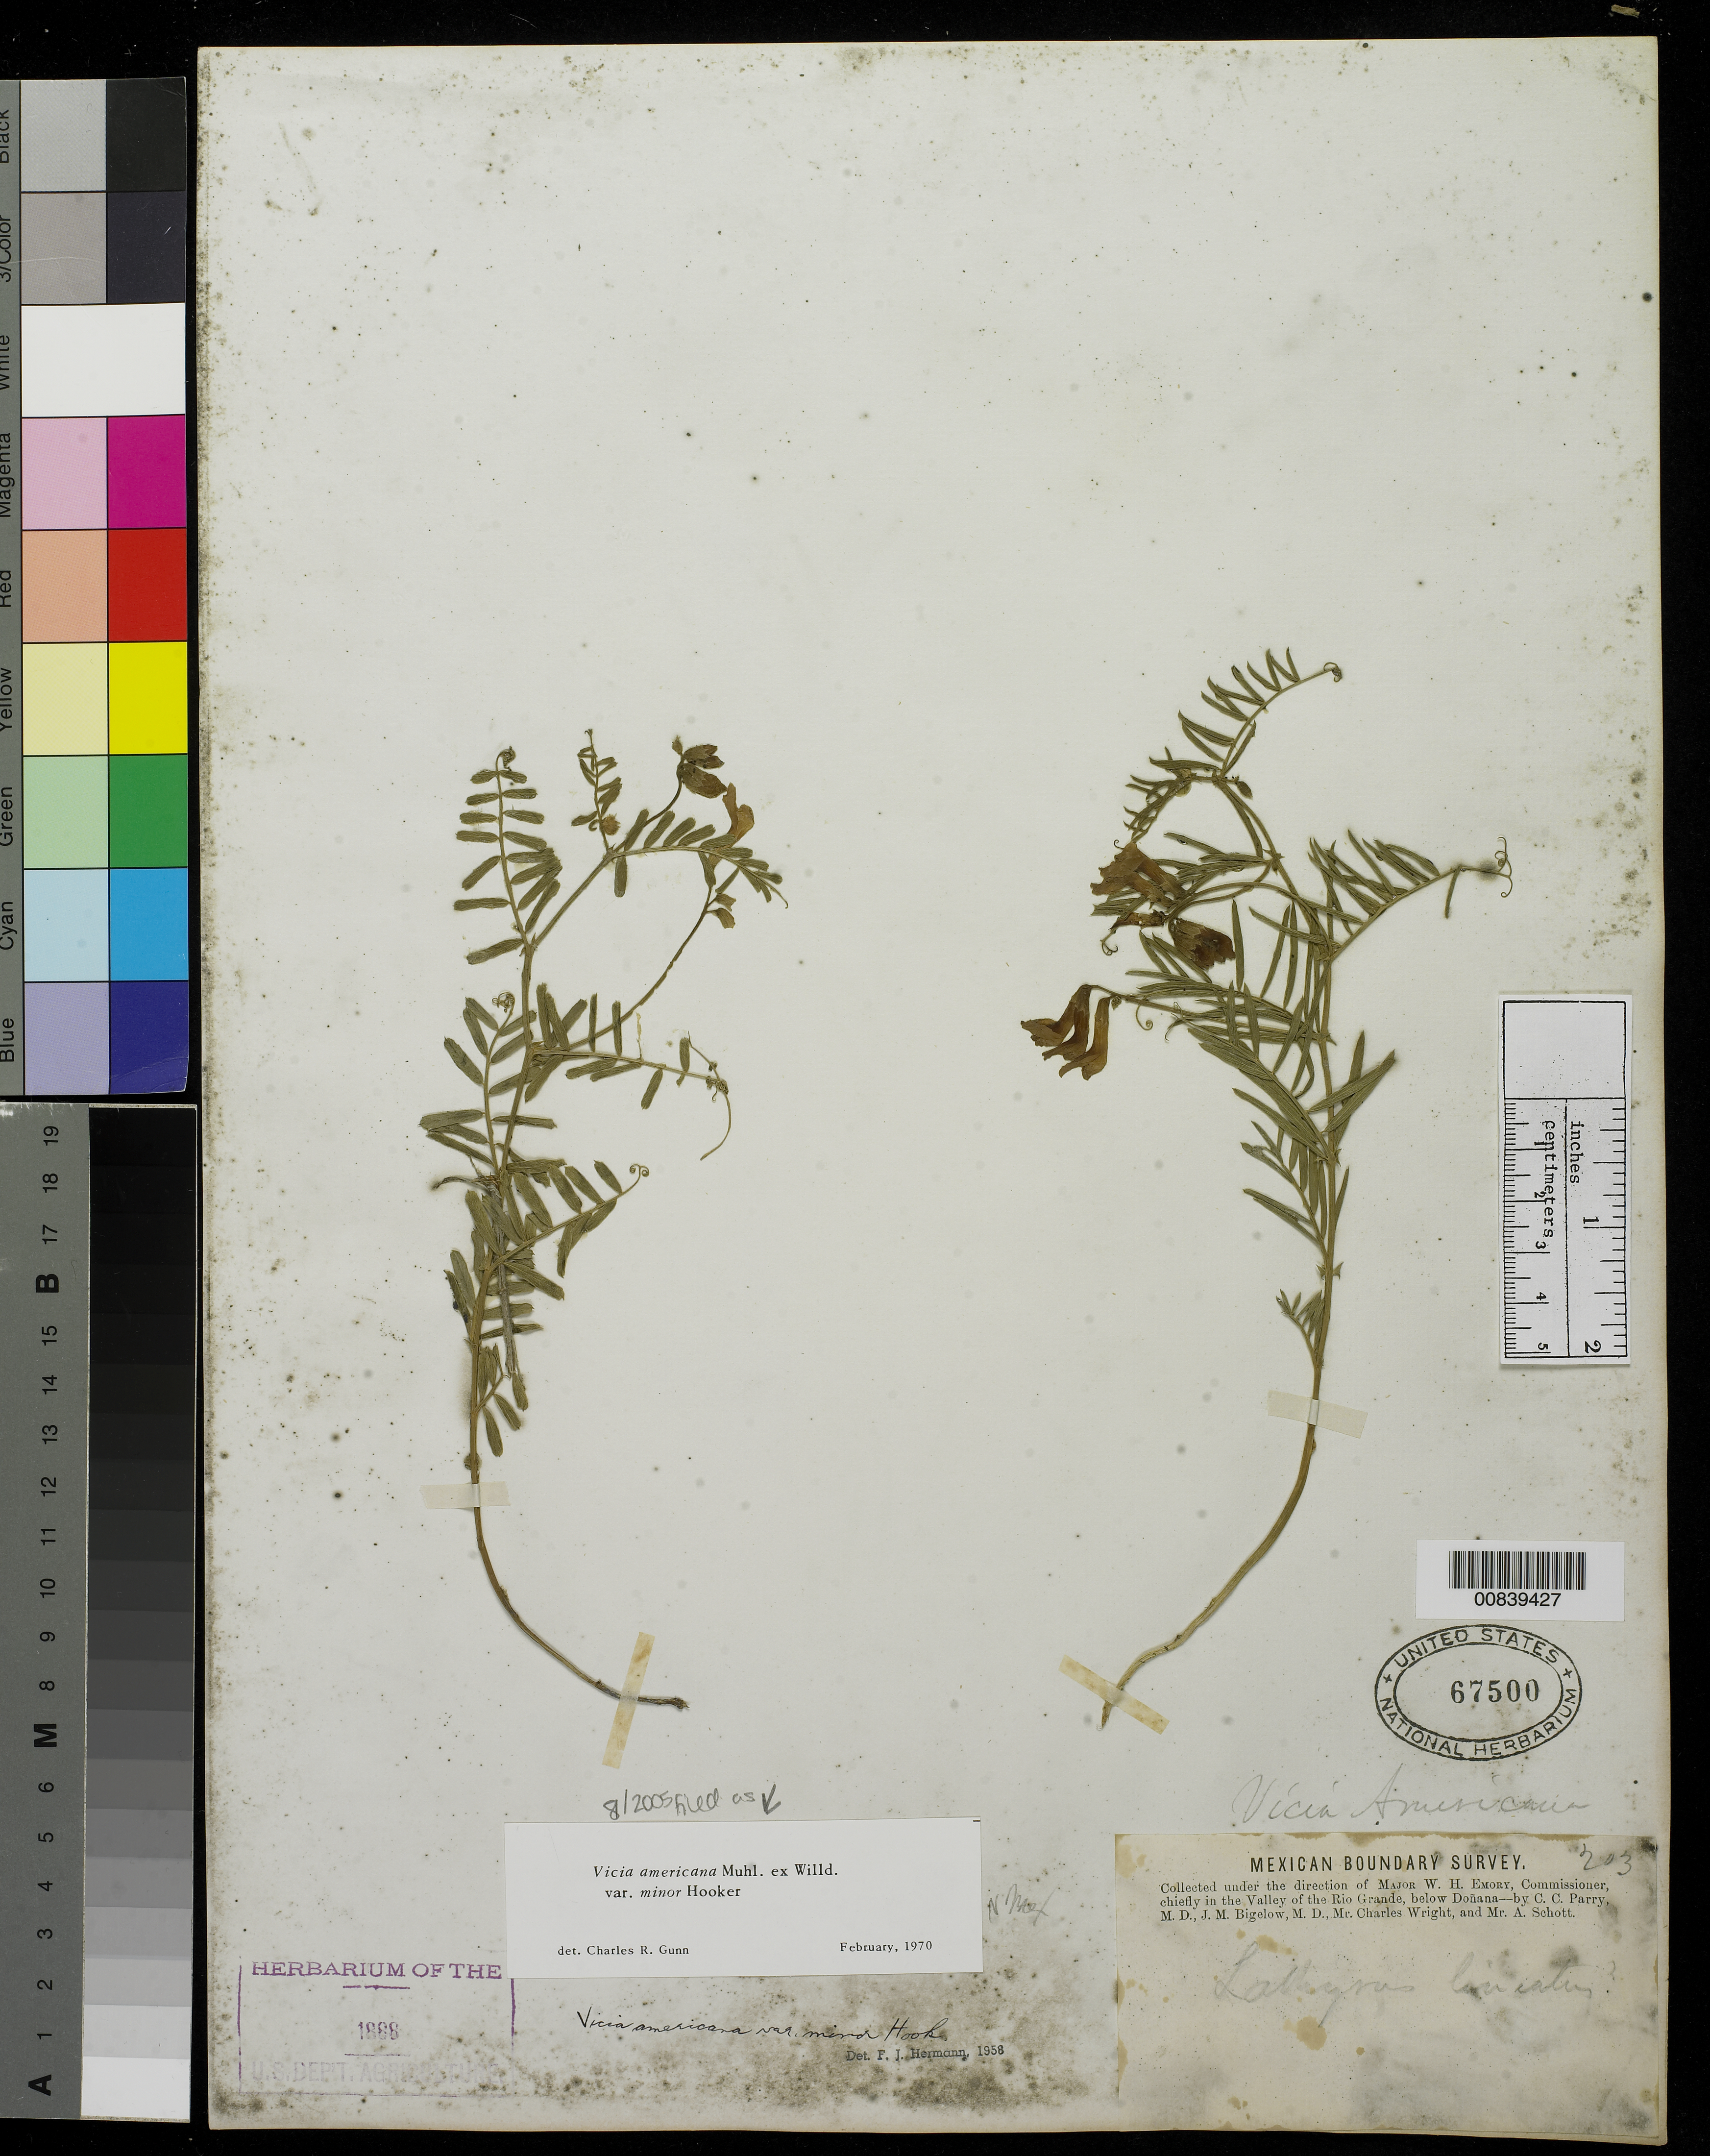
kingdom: Plantae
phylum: Tracheophyta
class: Magnoliopsida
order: Fabales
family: Fabaceae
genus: Vicia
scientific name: Vicia americana var. minor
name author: Hook.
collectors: C. C. Parry, J. M. Bigelow, C. Wright & A. C. V. Schott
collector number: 203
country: United States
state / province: New Mexico / Texas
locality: Valley of the Rio Grande, below Doñana.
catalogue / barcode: US 67500